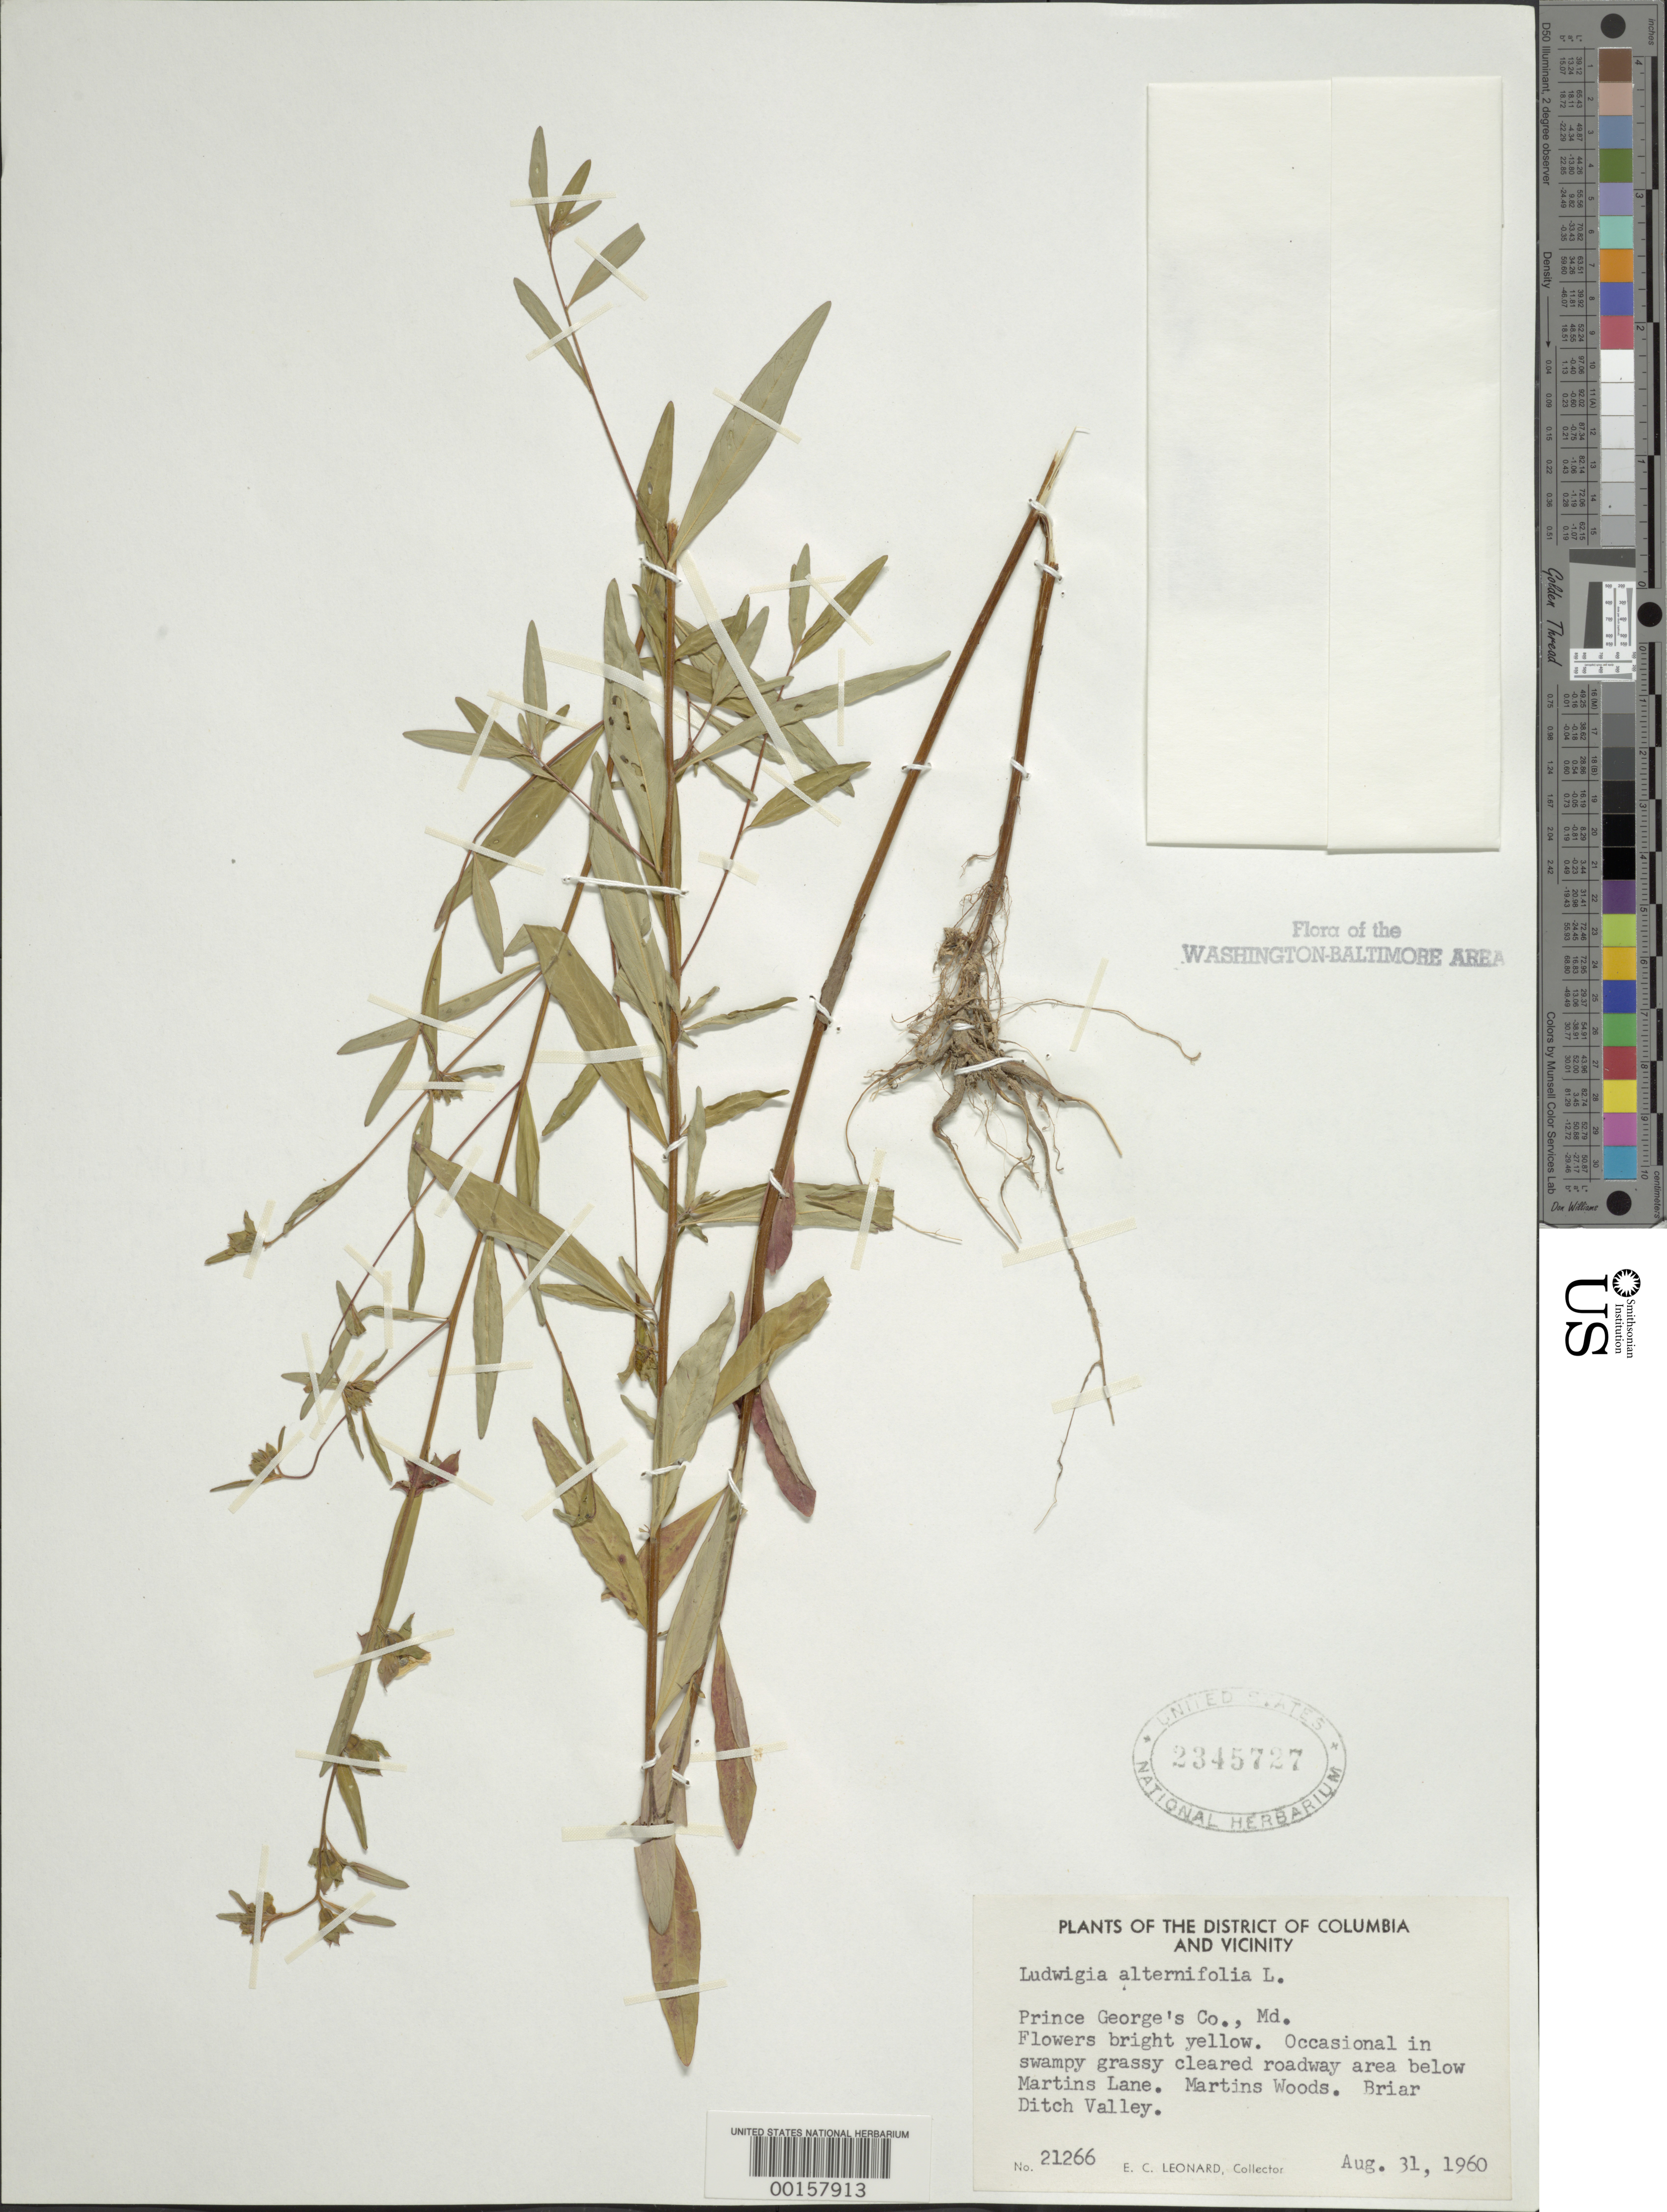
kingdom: Plantae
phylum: Tracheophyta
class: Magnoliopsida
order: Myrtales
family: Onagraceae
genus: Ludwigia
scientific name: Ludwigia alternifolia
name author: L.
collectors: E. C. Leonard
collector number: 21266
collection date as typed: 31 Aug 1960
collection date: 1960-08-31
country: United States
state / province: Maryland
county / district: Prince George's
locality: Below Martin's Lane, Martin's Woods, Briar Ditch Valley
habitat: In swampy grassy roadway area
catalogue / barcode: US 2345727